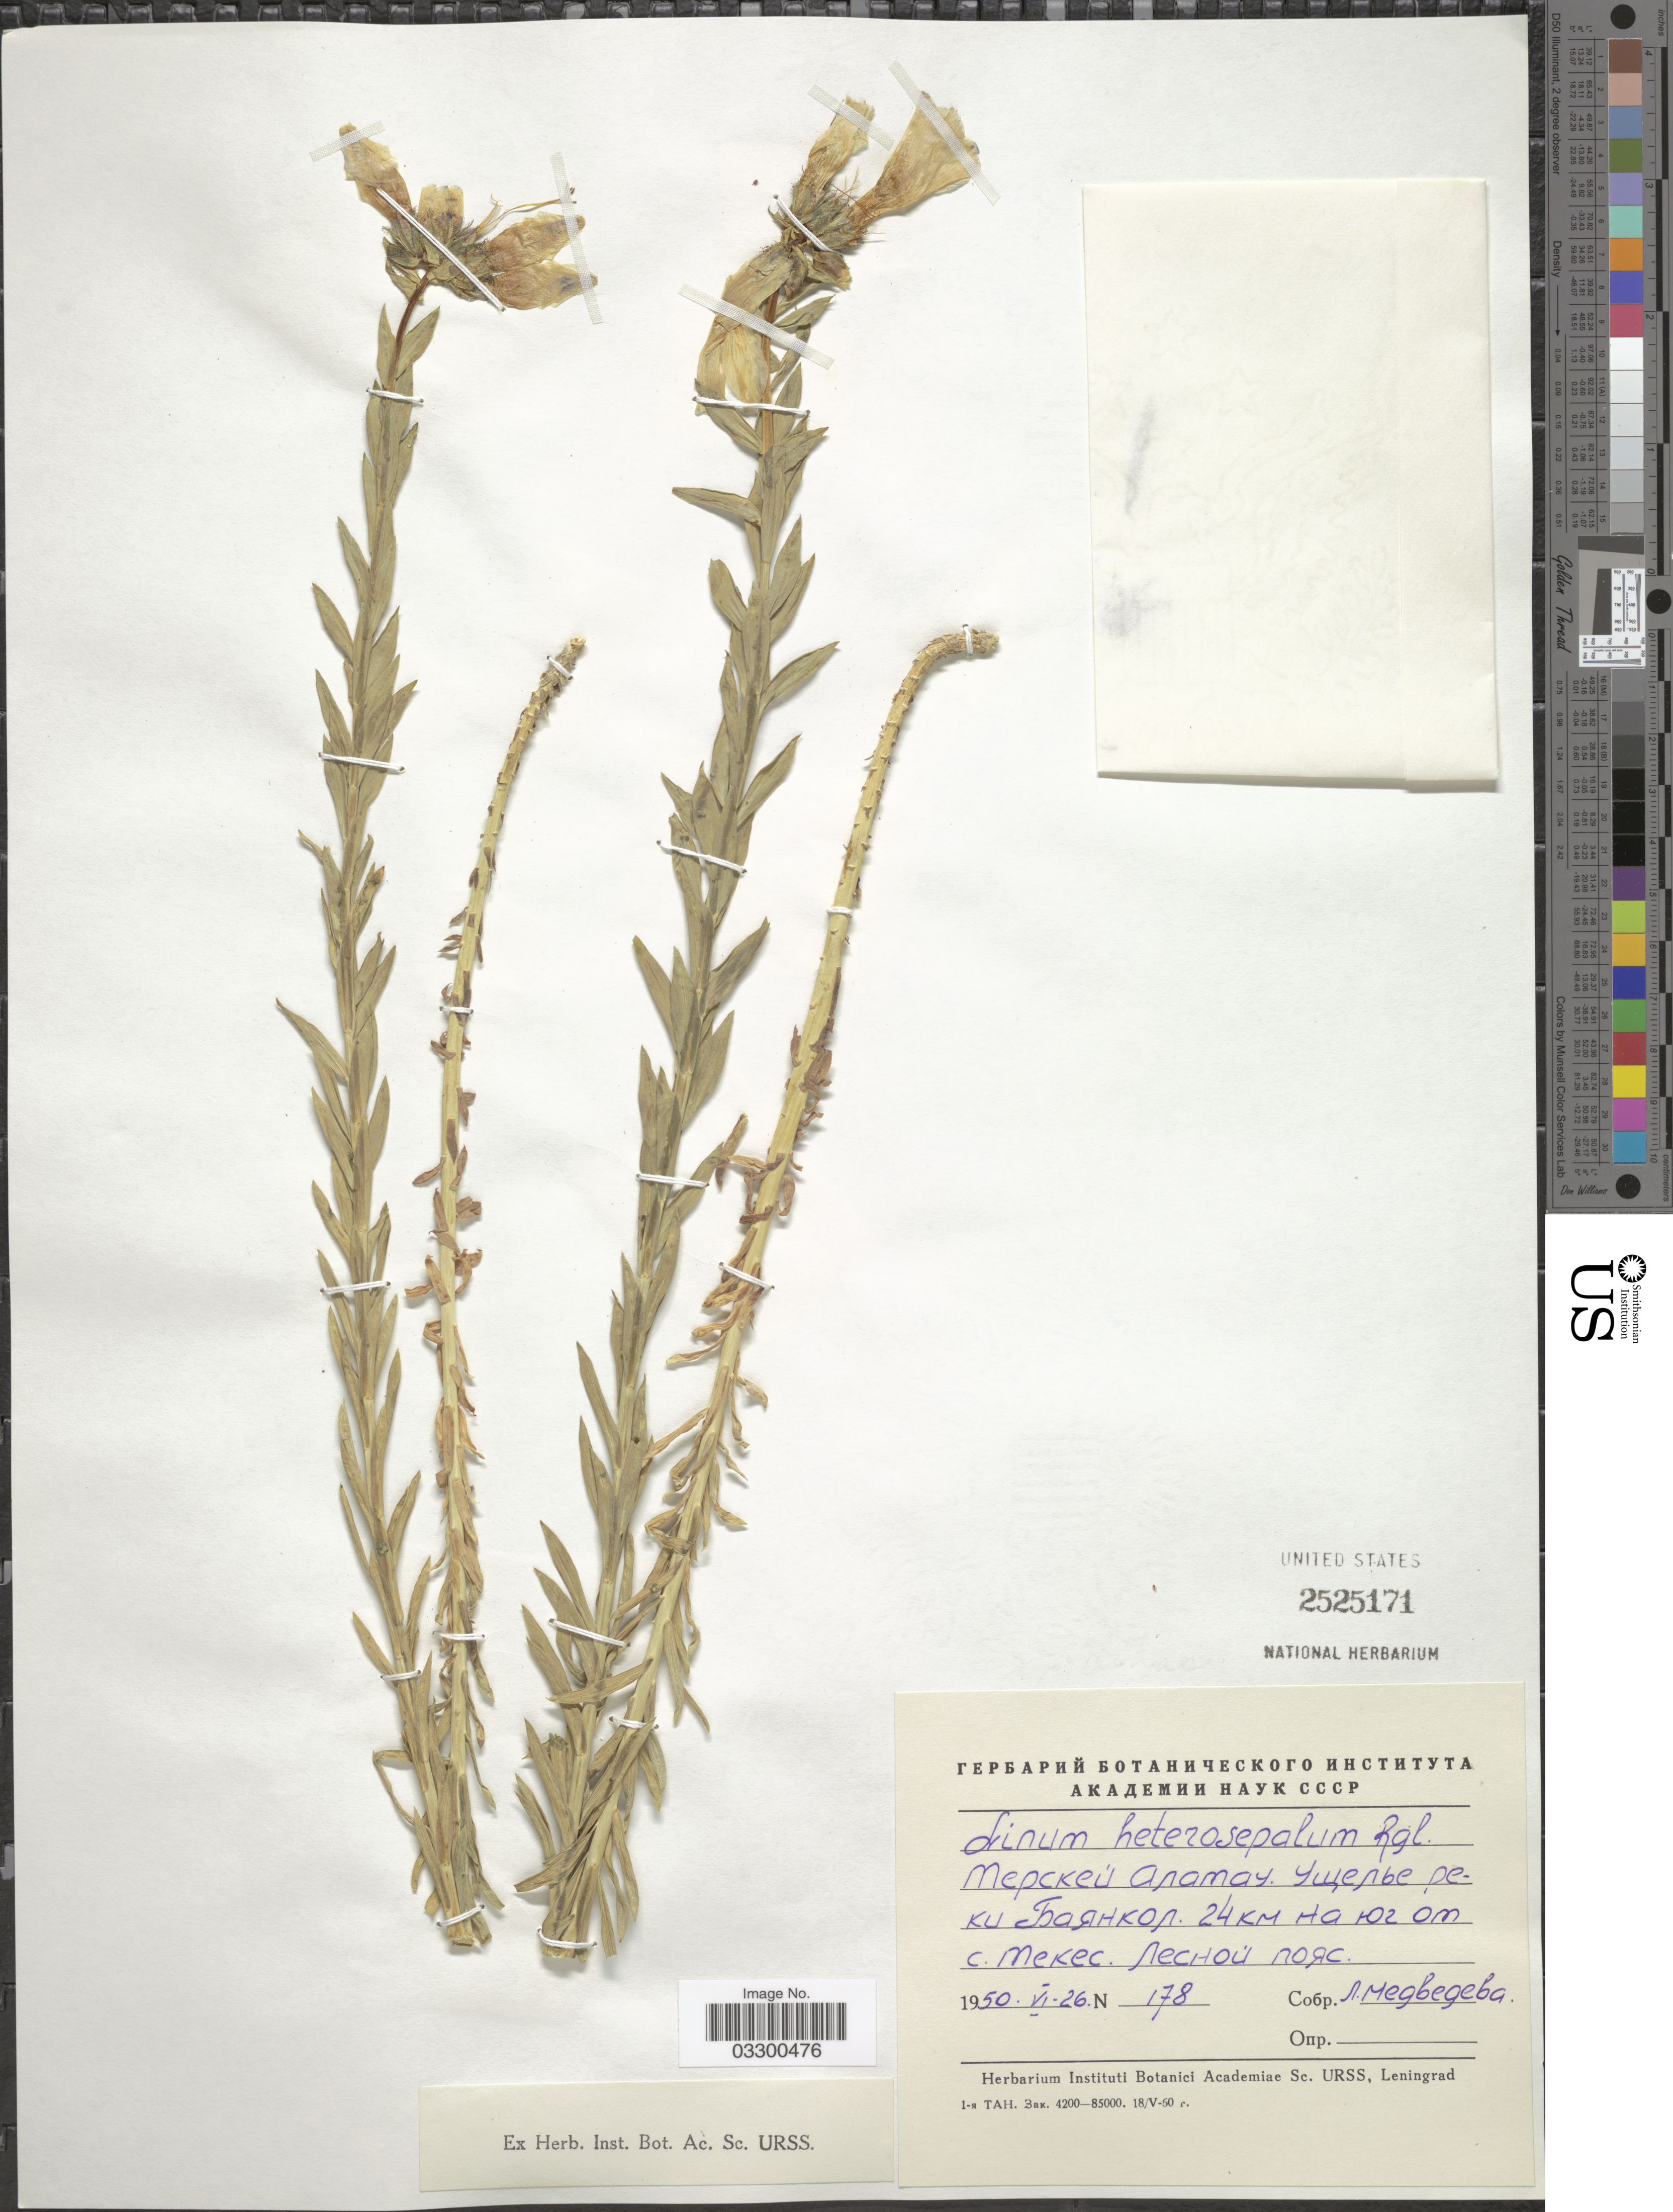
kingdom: Plantae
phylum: Tracheophyta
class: Magnoliopsida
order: Malpighiales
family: Linaceae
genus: Linum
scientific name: Linum heterosepalum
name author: Regel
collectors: L. Medvedeva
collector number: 178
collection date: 1950-06-26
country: Kazakhstan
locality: Terskey Alatau, Bayankol River, 24 km S from Tekes.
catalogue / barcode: US 2525171